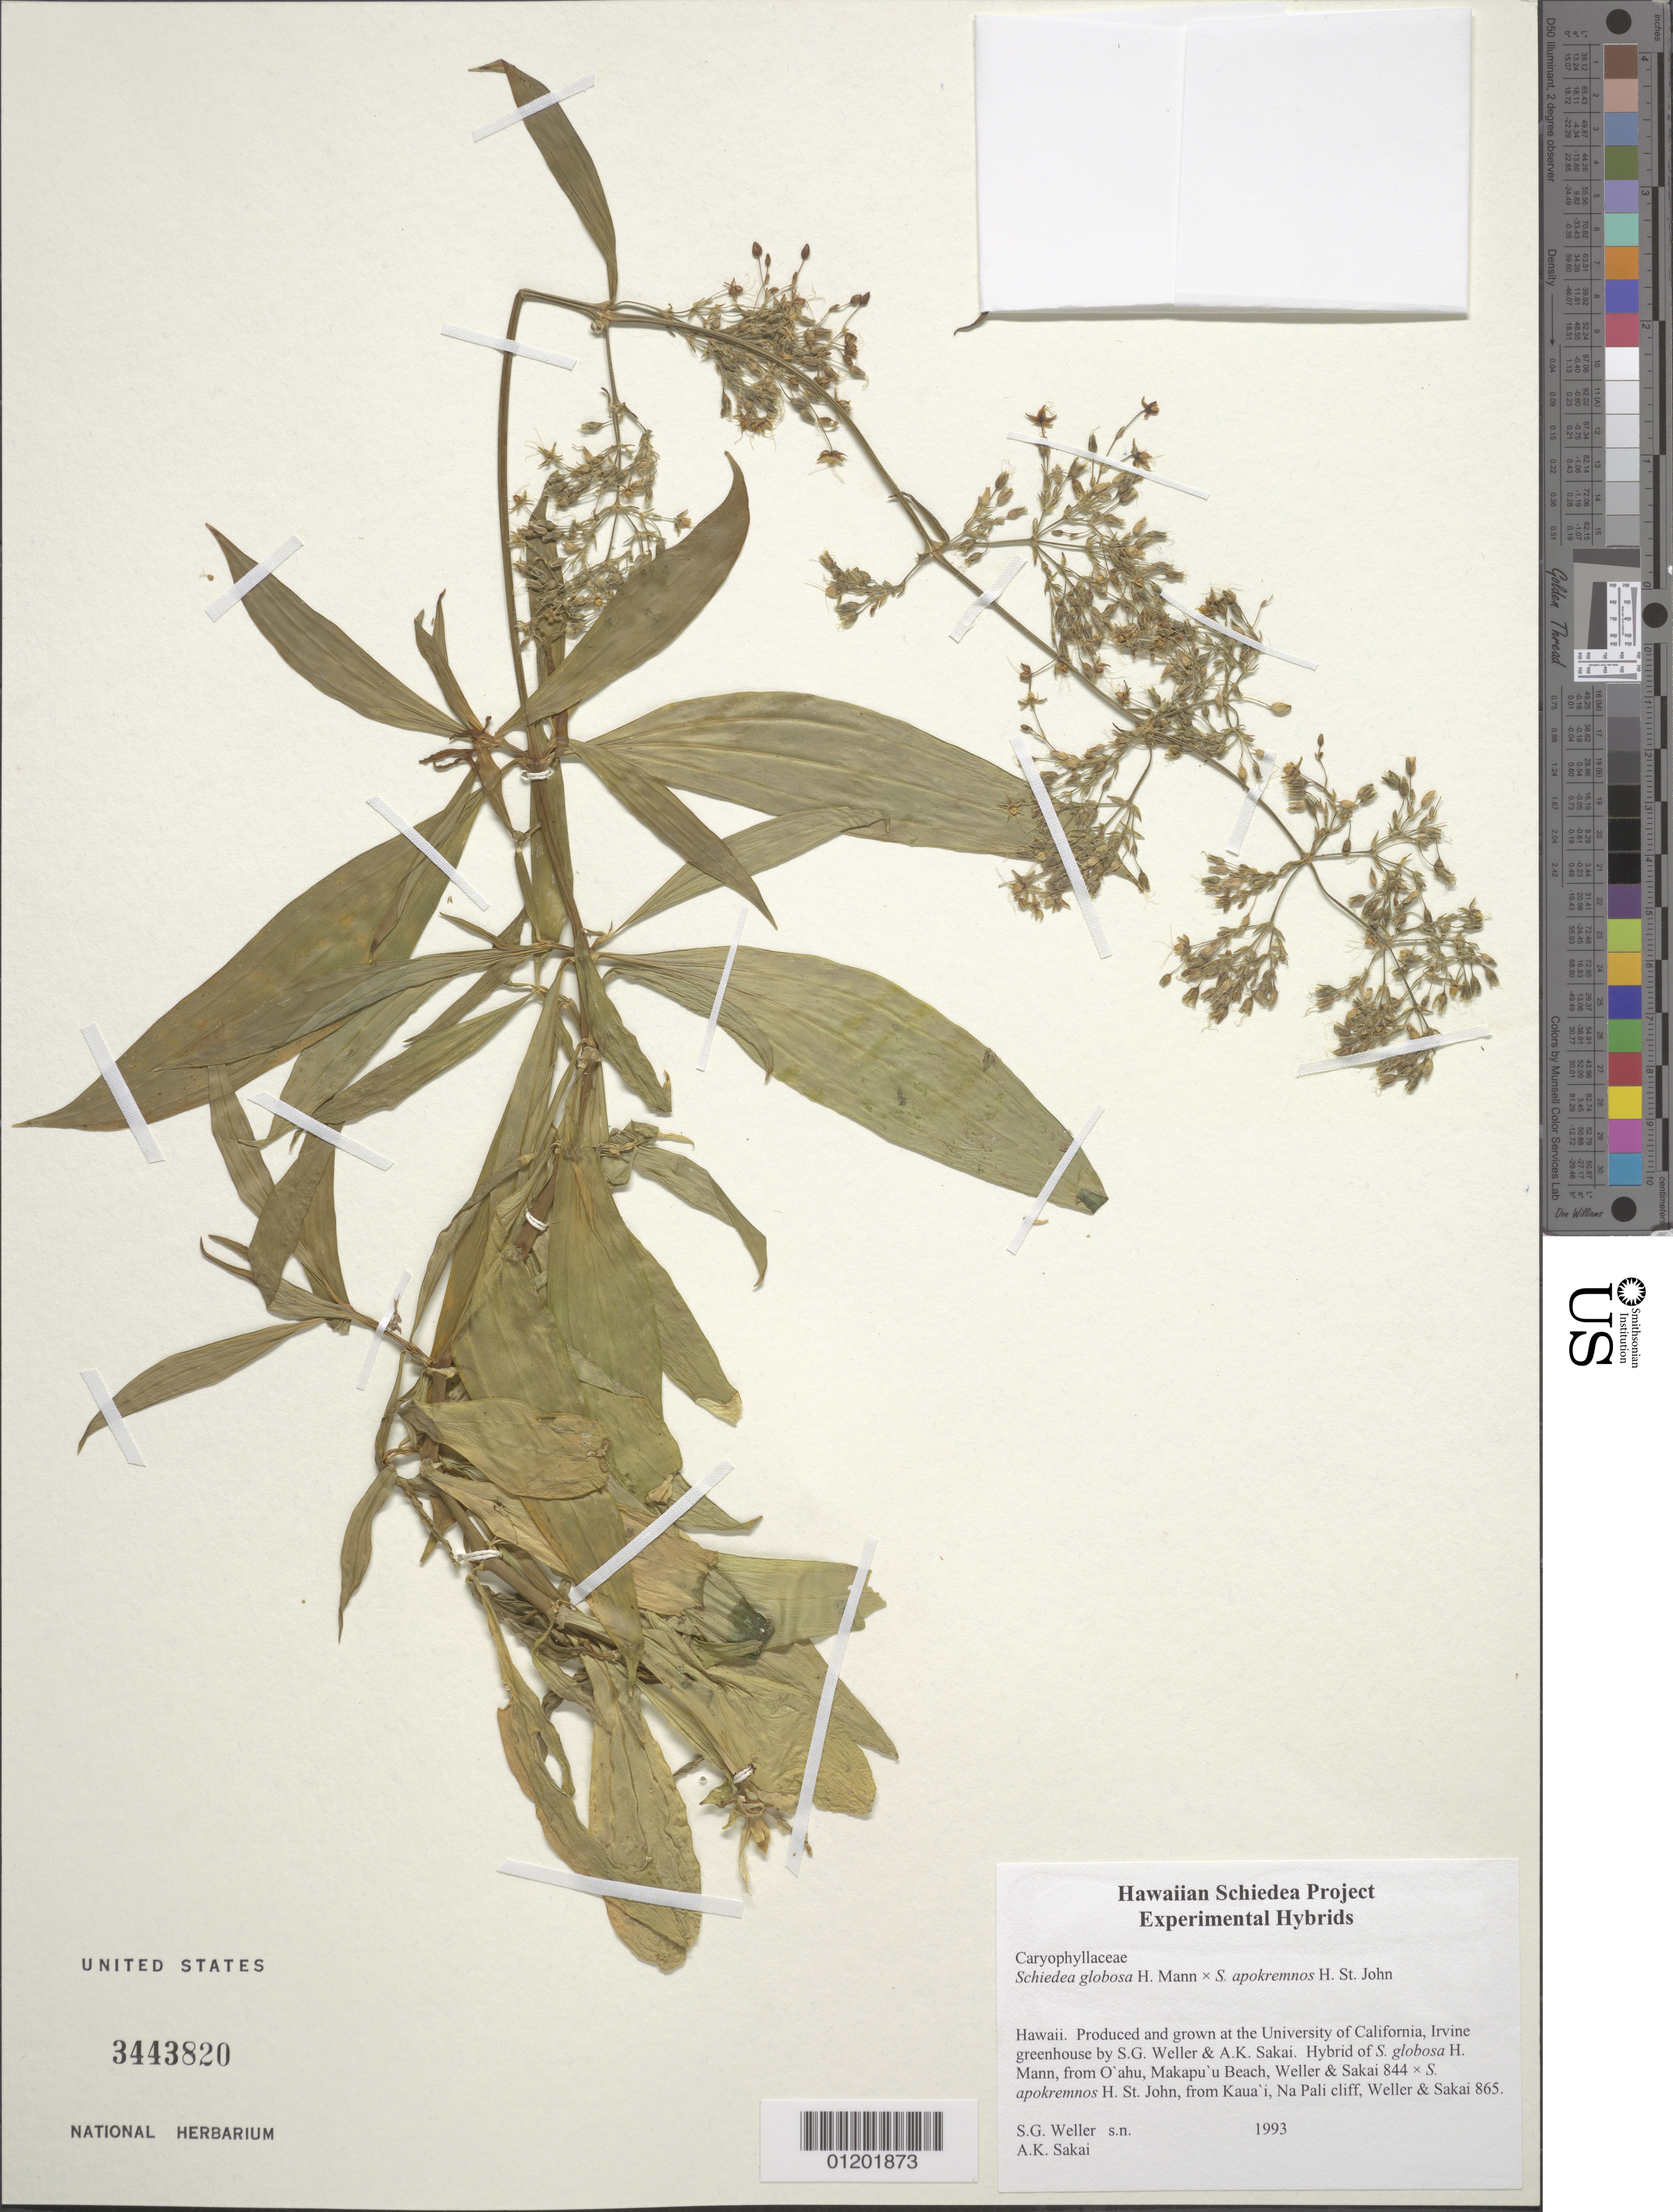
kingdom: Plantae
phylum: Tracheophyta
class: Magnoliopsida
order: Caryophyllales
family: Caryophyllaceae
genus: Schiedea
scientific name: Schiedea apokremnos x S. globosa H. Mann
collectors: S. G. Weller & A. Sakai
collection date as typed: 1993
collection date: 1993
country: United States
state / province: California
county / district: Orange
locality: University of California, Irvine greenhouse.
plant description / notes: Hybrid of S. globosa H. Mann [from O'ahu, Makapu'u Beach, Weller & Sakai 844] x S. apokremnos H. St. John [from Kaua'i, Na Pali cliff, Weller & Sakai 865].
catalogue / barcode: US 3443820